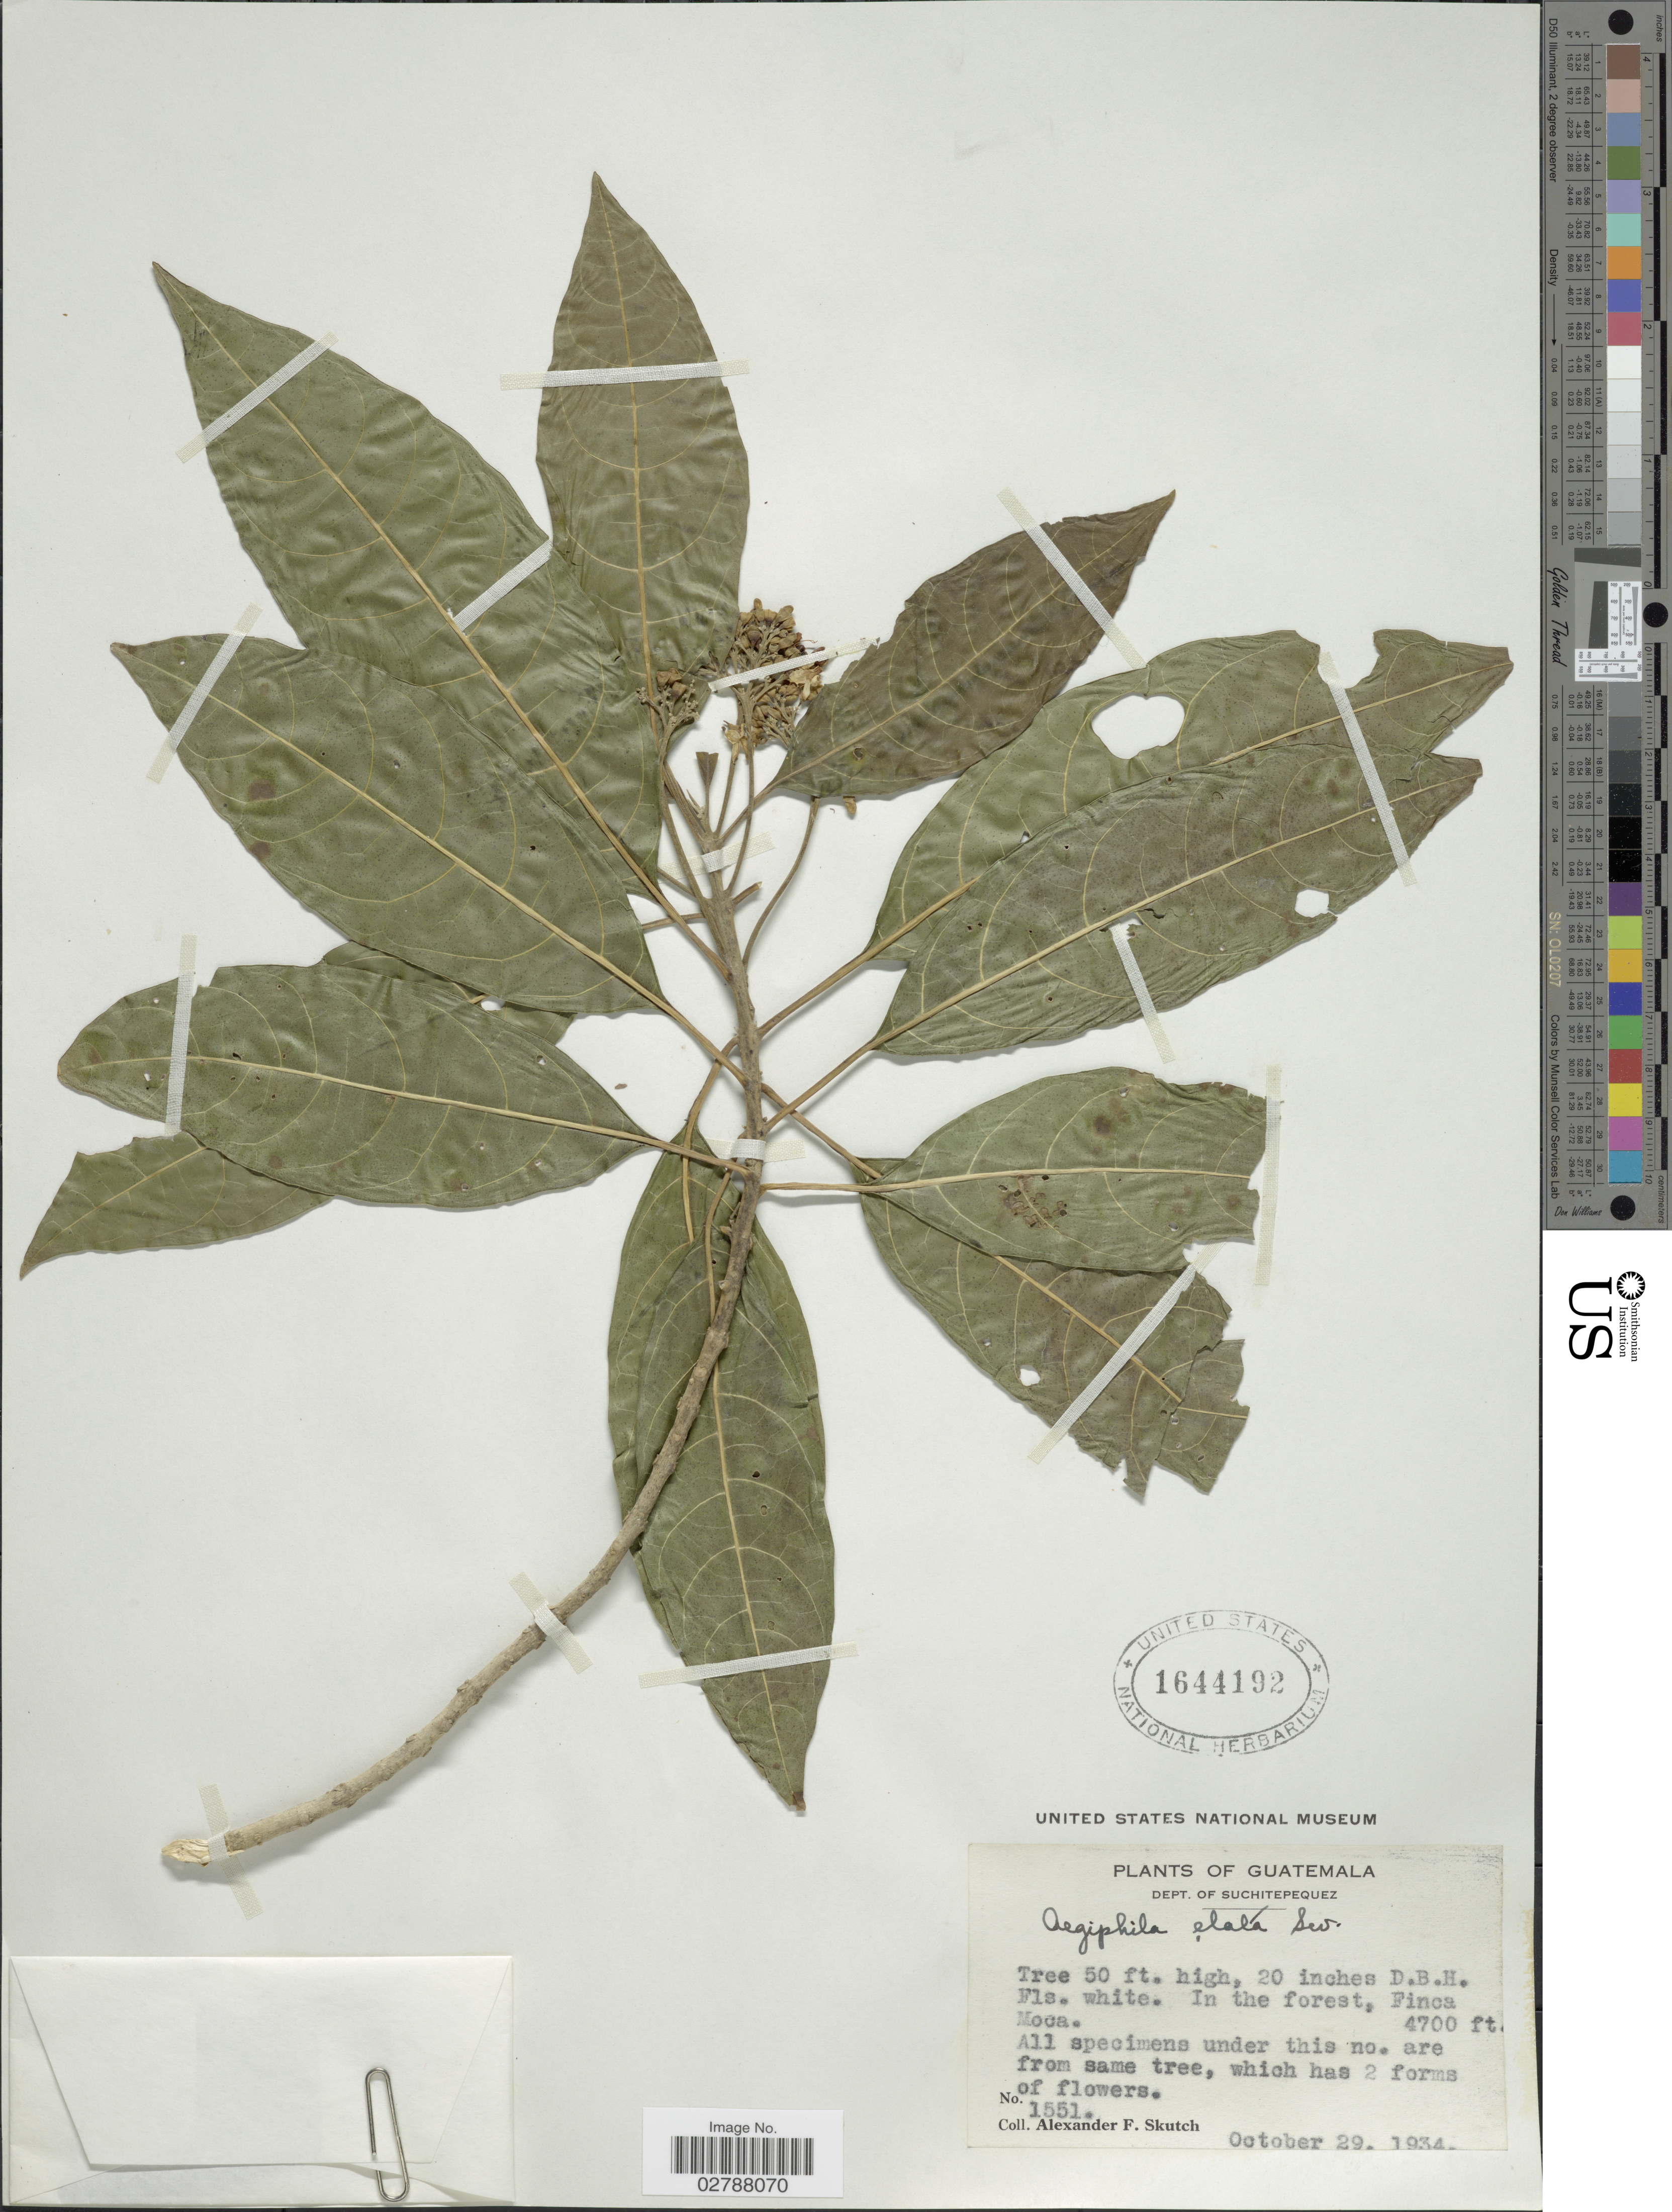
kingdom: Plantae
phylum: Tracheophyta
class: Magnoliopsida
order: Lamiales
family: Lamiaceae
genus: Aegiphila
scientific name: Aegiphila elata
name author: Sw.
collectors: A. F. Skutch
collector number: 1551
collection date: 1934-10-29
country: Guatemala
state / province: Suchitepéquez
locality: In the forest, Finca Moca.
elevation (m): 1433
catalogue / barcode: US 1644192